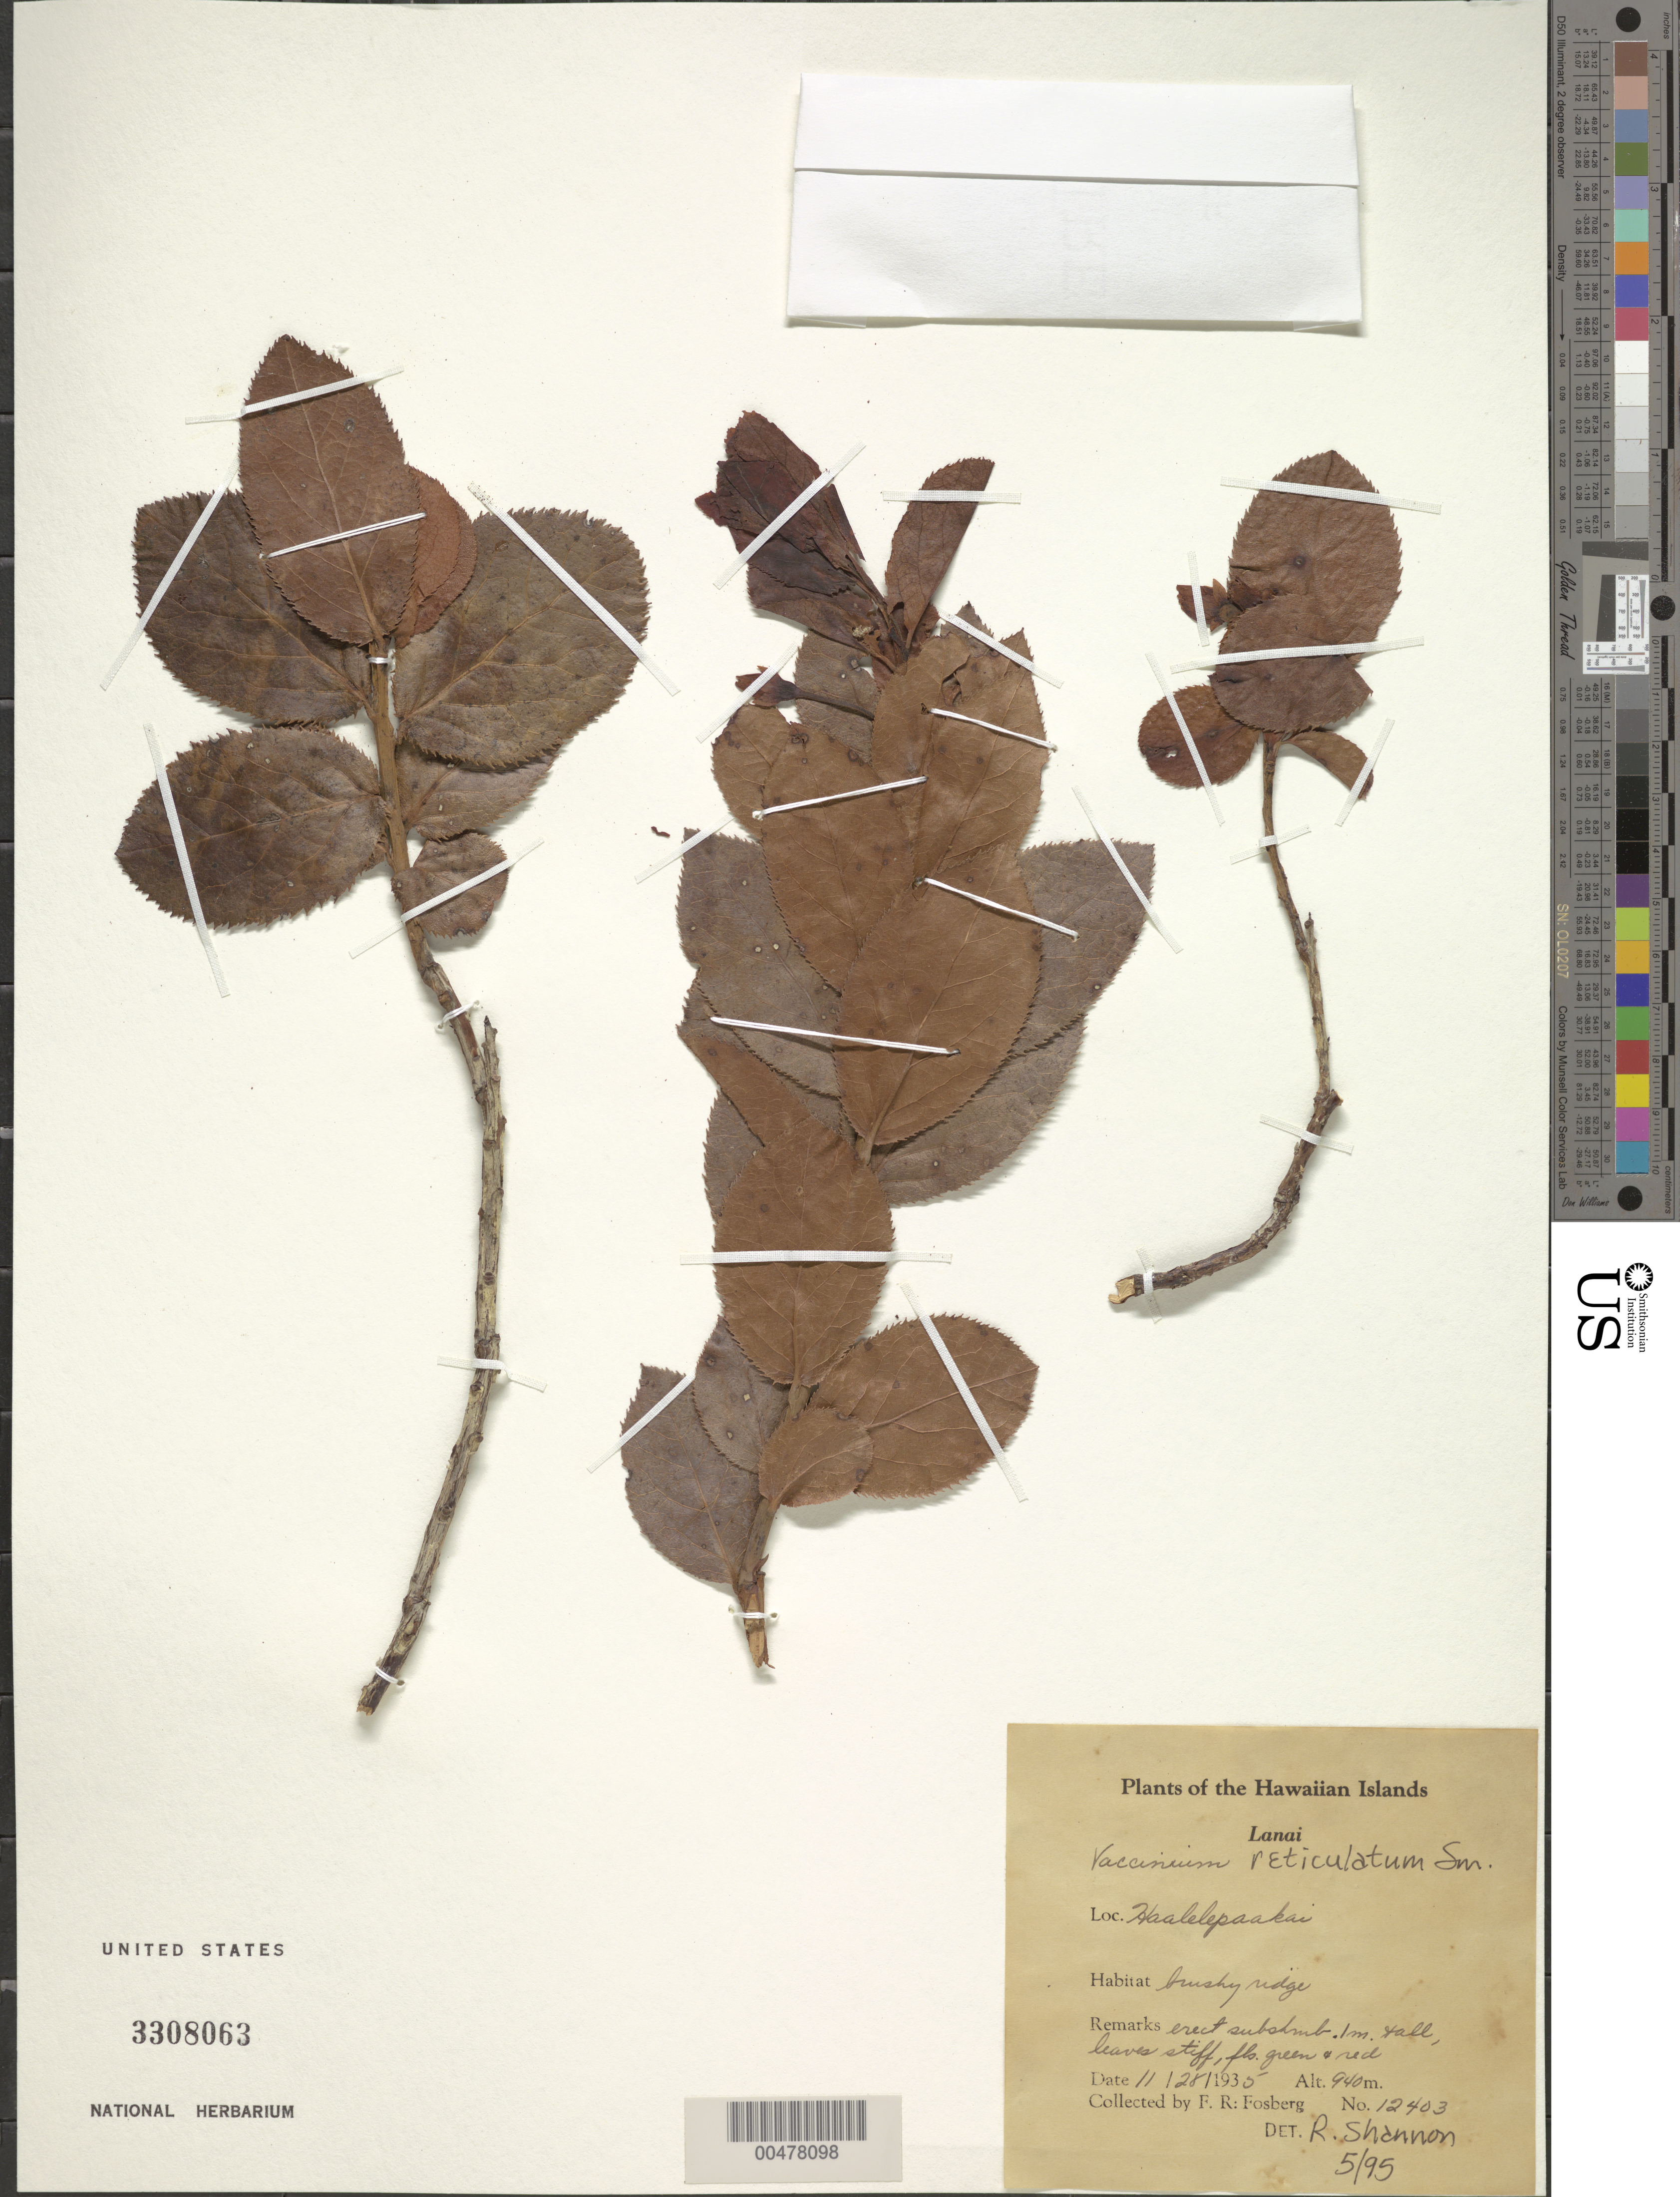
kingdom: Plantae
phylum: Tracheophyta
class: Magnoliopsida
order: Ericales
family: Ericaceae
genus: Vaccinium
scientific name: Vaccinium reticulatum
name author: Sm.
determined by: Shannon, R.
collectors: F. R. Fosberg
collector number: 12403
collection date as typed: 28 Nov 1935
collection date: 1935-11-28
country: United States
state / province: Hawaii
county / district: Maui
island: Lana'i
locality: Haalelepaakai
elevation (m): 940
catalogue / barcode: US 3308063